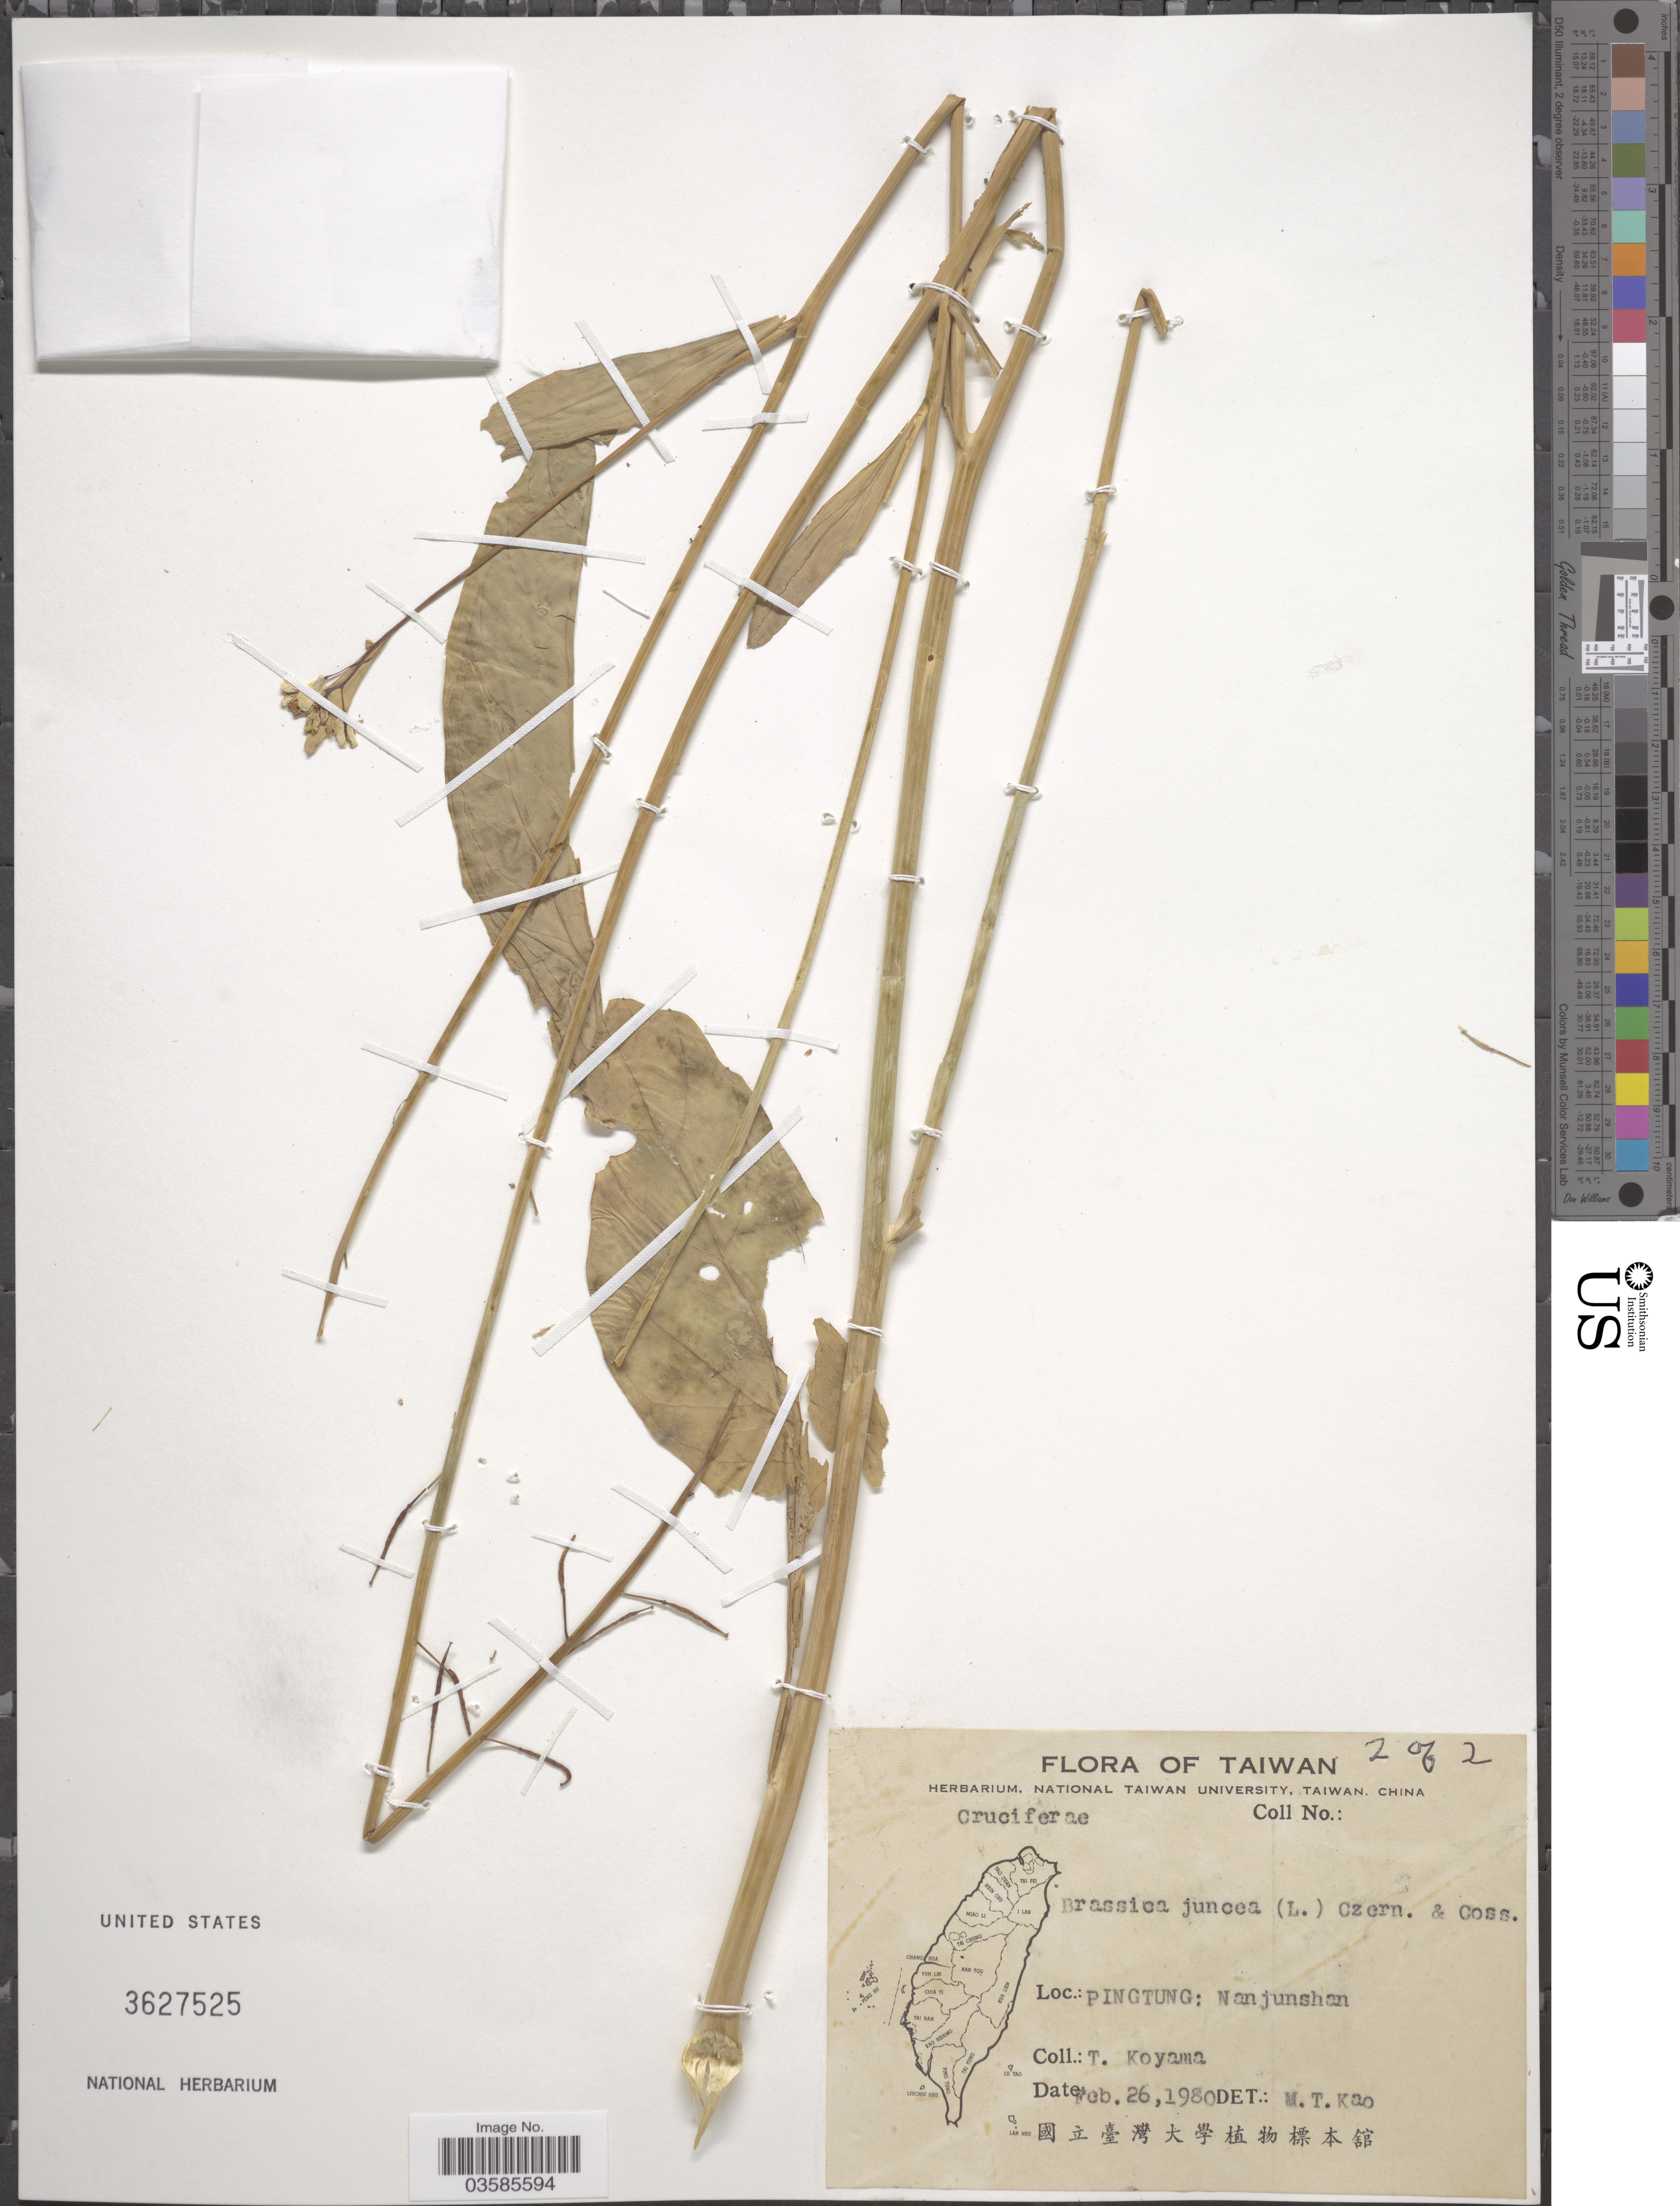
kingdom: Plantae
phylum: Tracheophyta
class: Magnoliopsida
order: Brassicales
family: Brassicaceae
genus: Brassica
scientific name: Brassica juncea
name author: (L.) Czern.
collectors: T. Koyama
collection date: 1980-02-26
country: Taiwan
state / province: Pingtung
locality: Nanjunshan.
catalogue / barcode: US 3627525